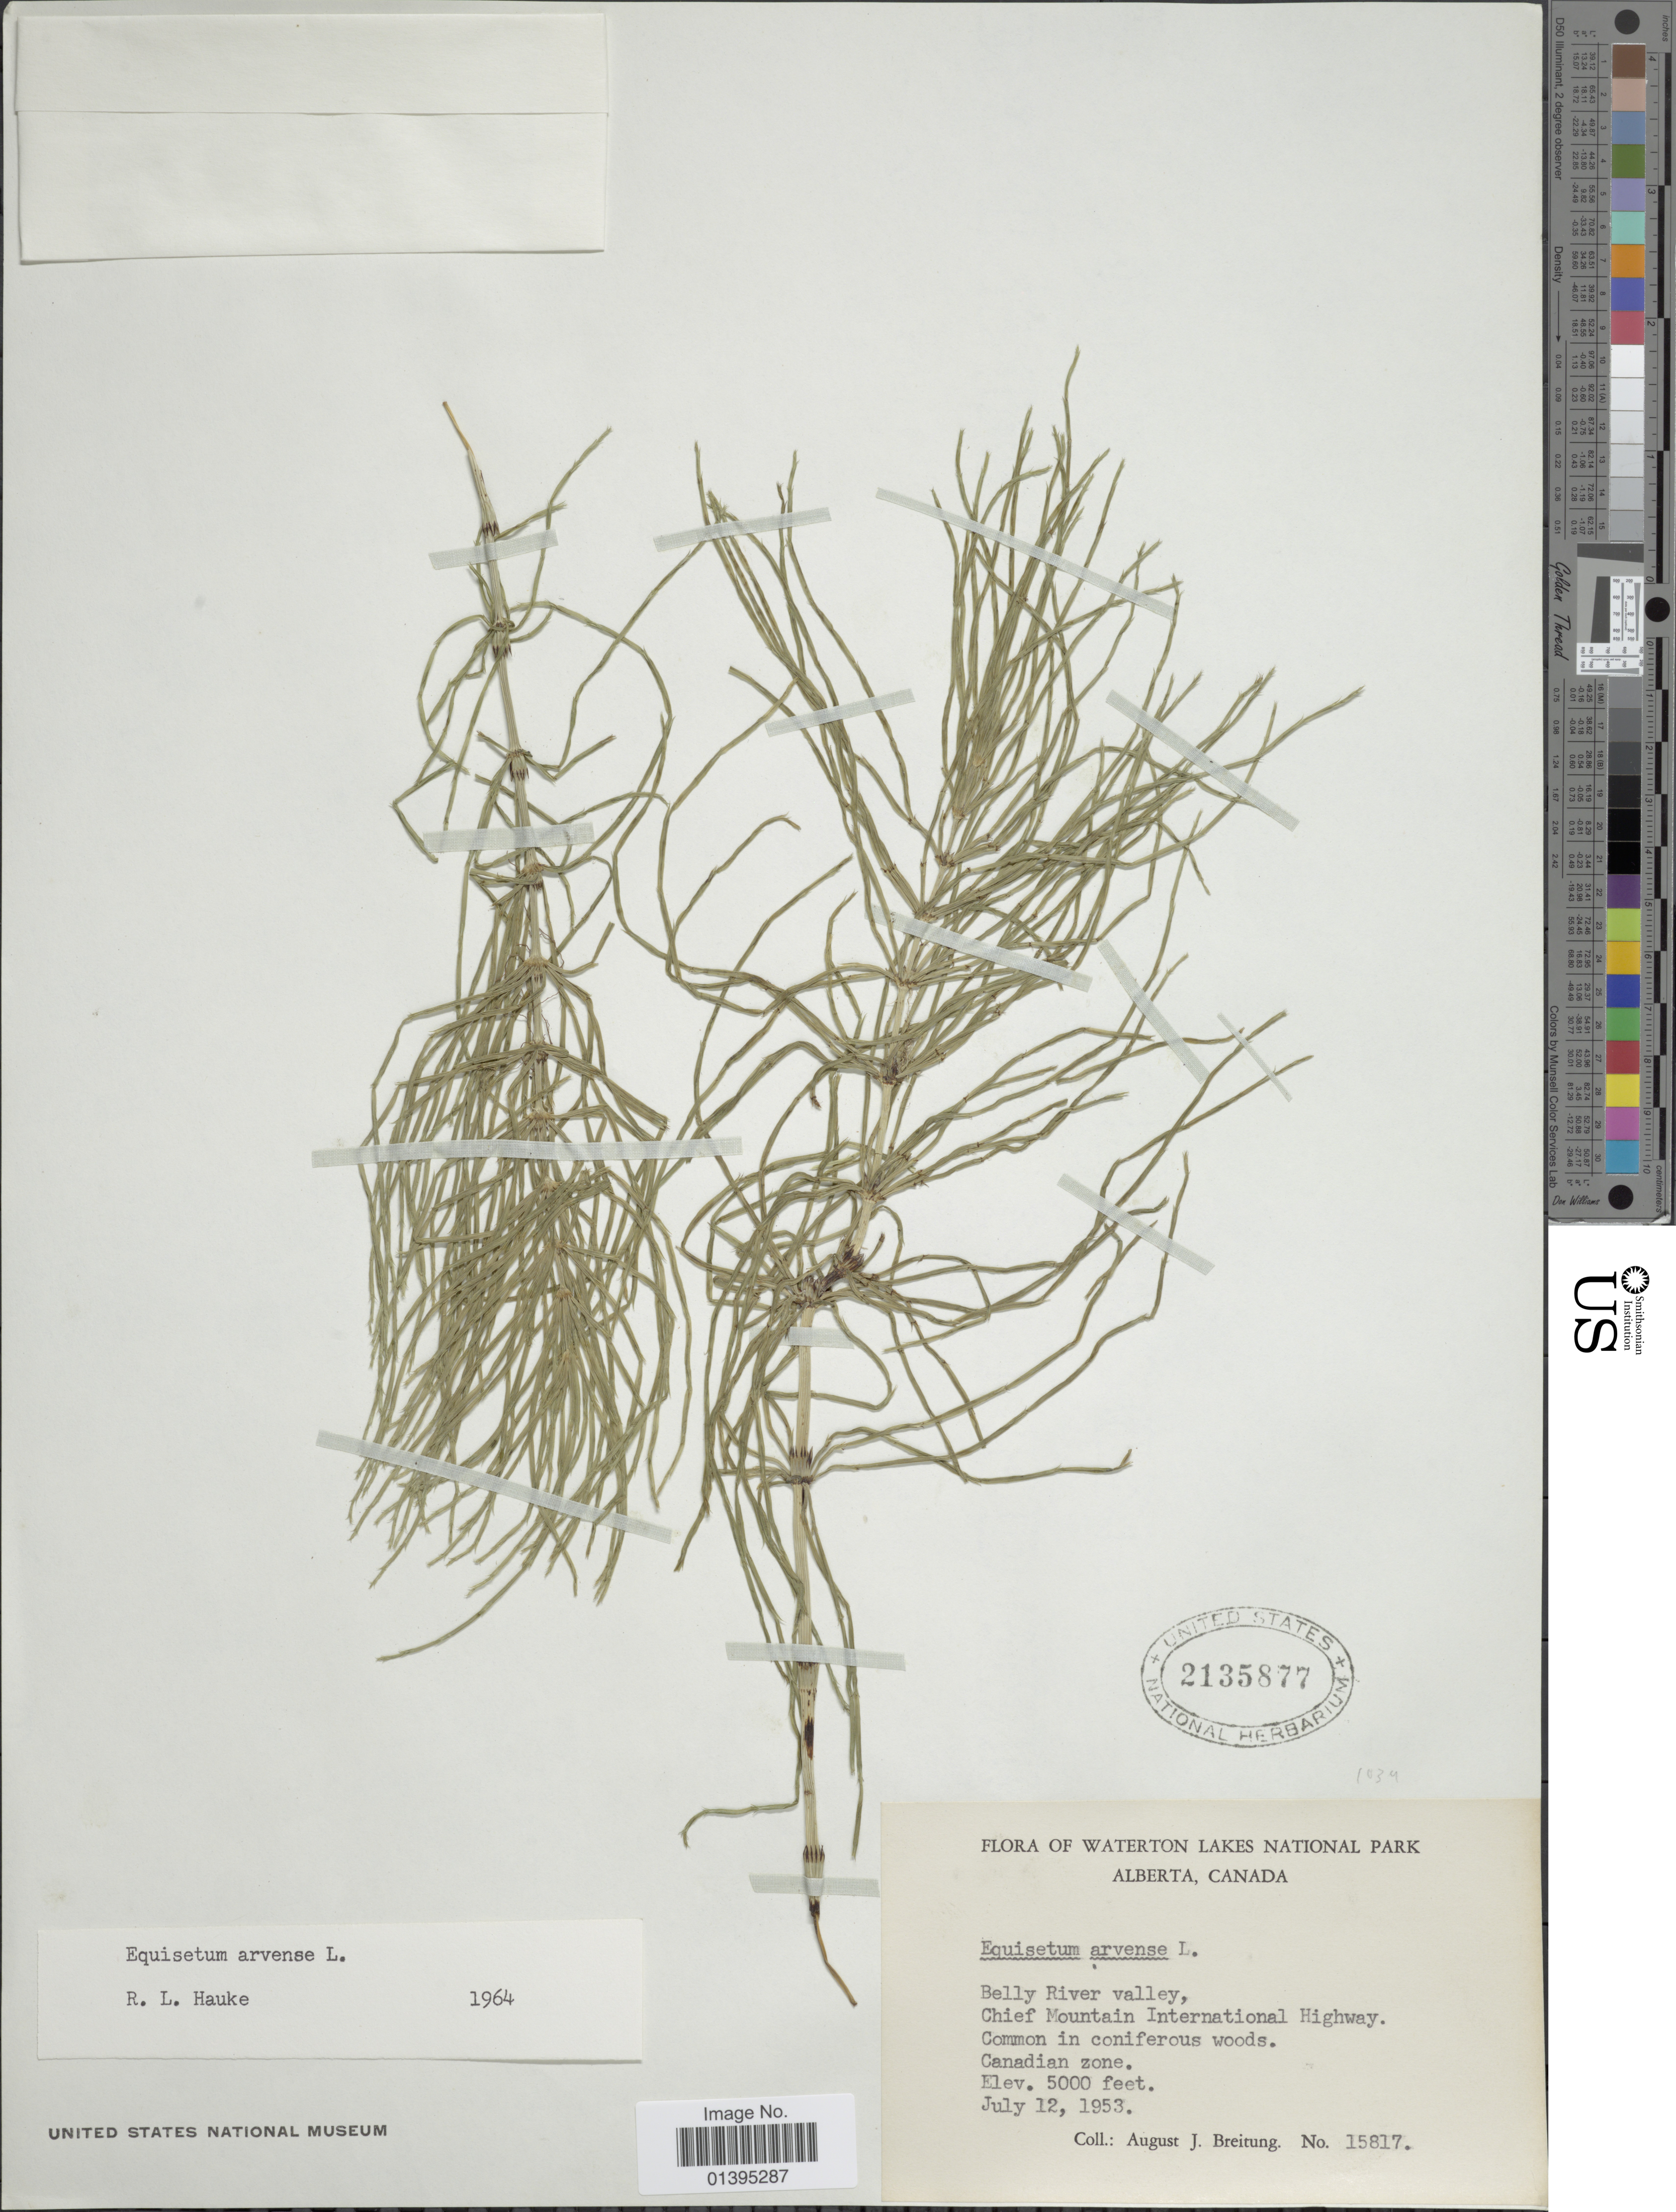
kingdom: Plantae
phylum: Tracheophyta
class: Polypodiopsida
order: Equisetales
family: Equisetaceae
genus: Equisetum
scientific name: Equisetum arvense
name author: L.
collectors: A. Breitung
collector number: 15817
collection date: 1953-07-12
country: Canada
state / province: Alberta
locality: Waterton Lakes National Park, Belly River valley, Chief mountain International Highway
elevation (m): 1524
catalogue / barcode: US 2135877